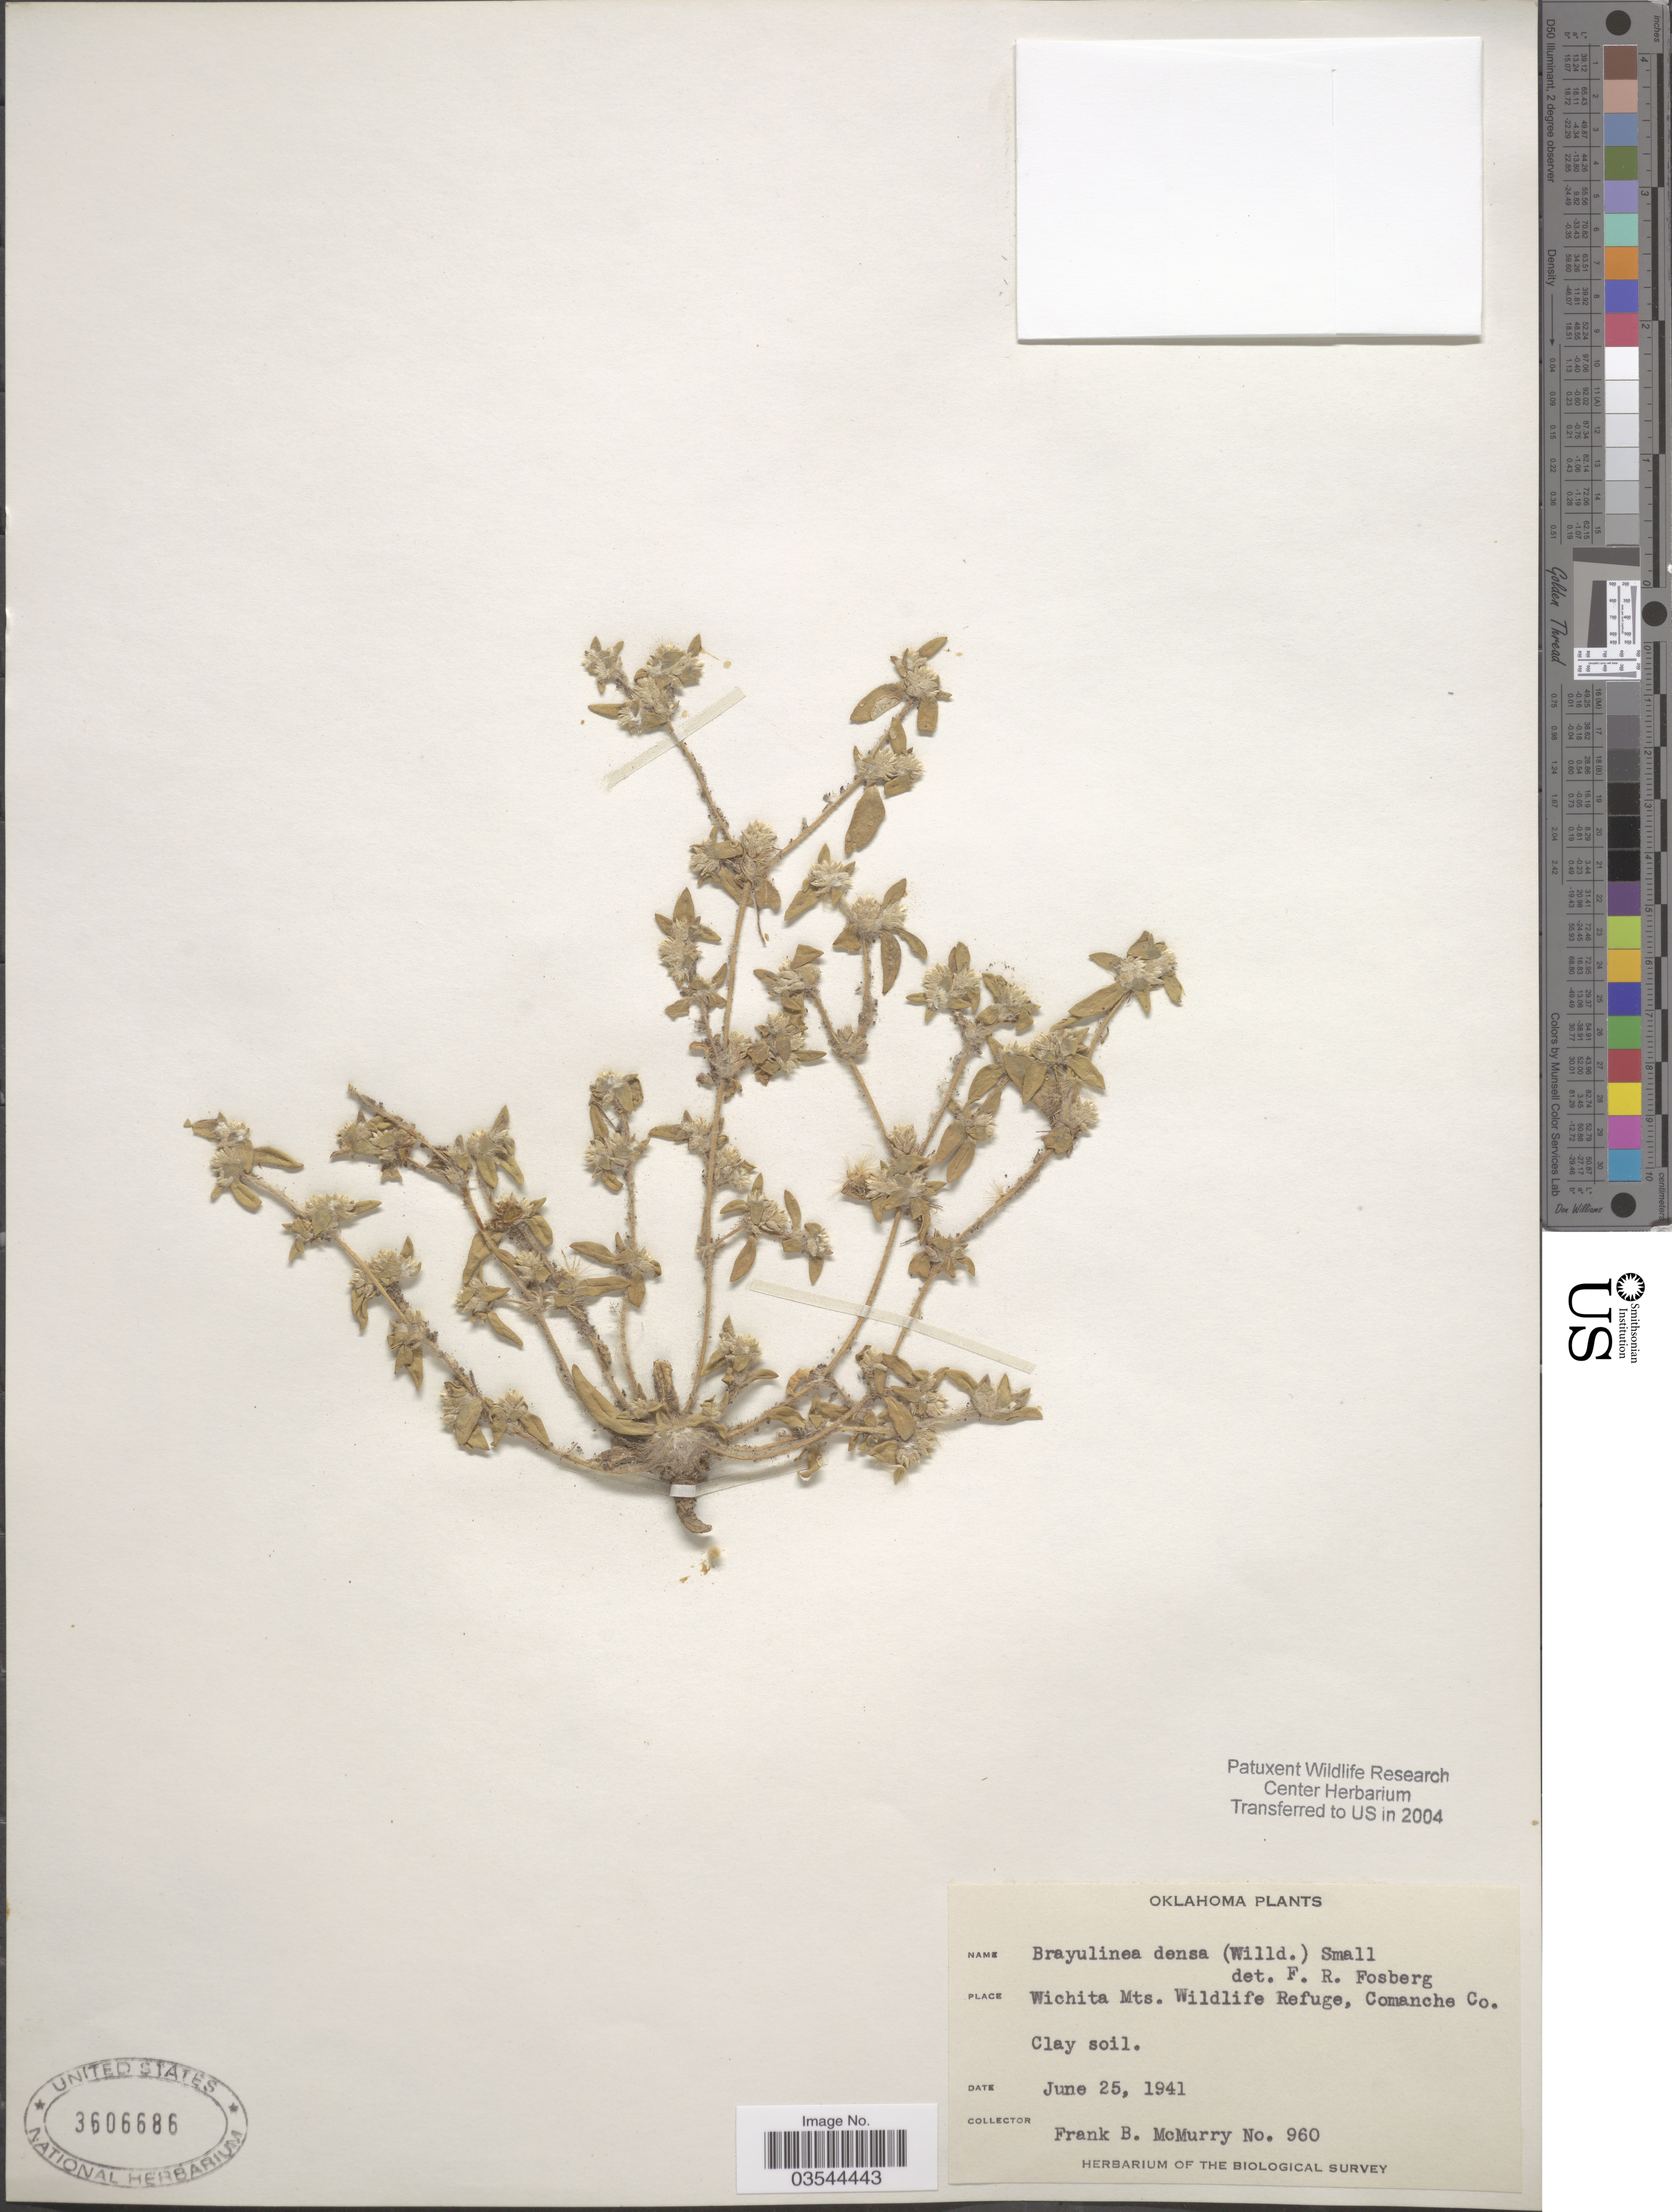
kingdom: Plantae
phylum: Tracheophyta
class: Magnoliopsida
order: Caryophyllales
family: Amaranthaceae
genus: Guilleminea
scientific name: Guilleminea densa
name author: (Humb. & Bonpl. ex Schult.) Moq.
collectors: F. B. McMurry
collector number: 960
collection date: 1941-06-25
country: United States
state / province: Oklahoma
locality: Wichita Mts. Wildlife Refuge, Comanche Co.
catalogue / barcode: US 3606686